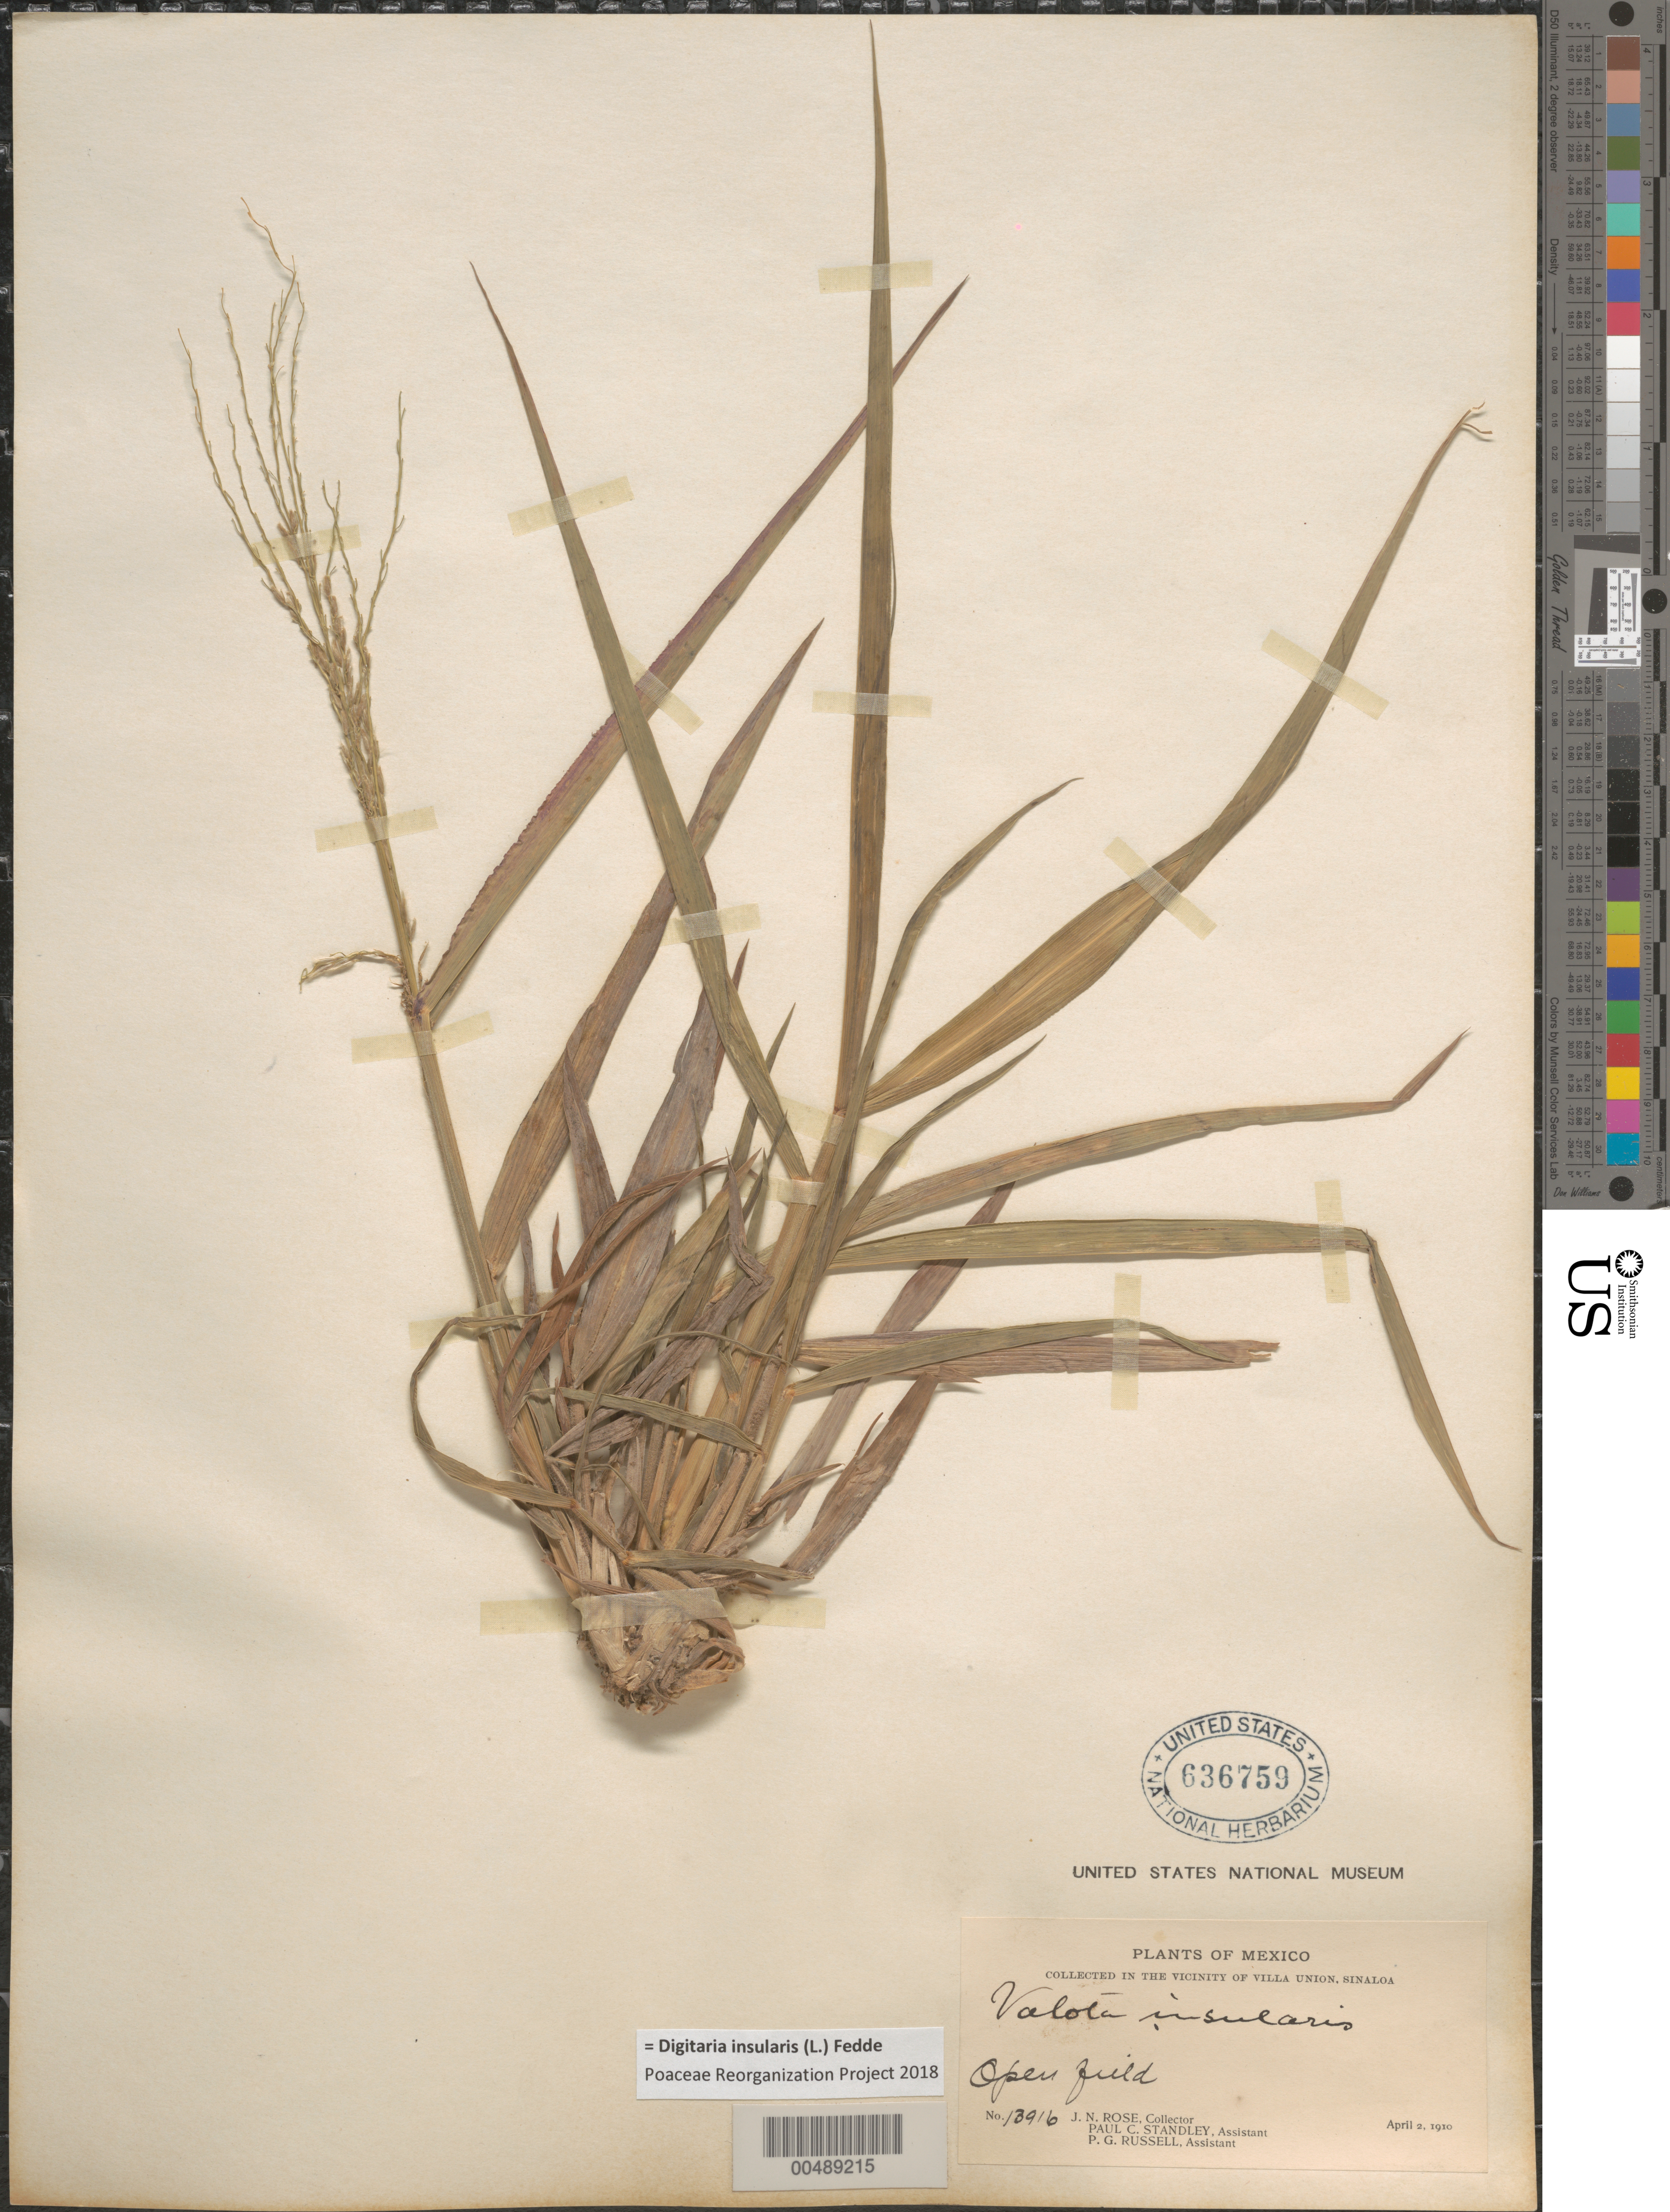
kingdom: Plantae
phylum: Tracheophyta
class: Liliopsida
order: Poales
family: Poaceae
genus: Digitaria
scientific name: Digitaria insularis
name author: (L.) Fedde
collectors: J. N. Rose, P. C. Standley & P. G. Russell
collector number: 13916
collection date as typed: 2 Apr 1910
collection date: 1910-04-02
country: Mexico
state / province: Sinaloa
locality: Vicinity of Villa Union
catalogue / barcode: US 636759